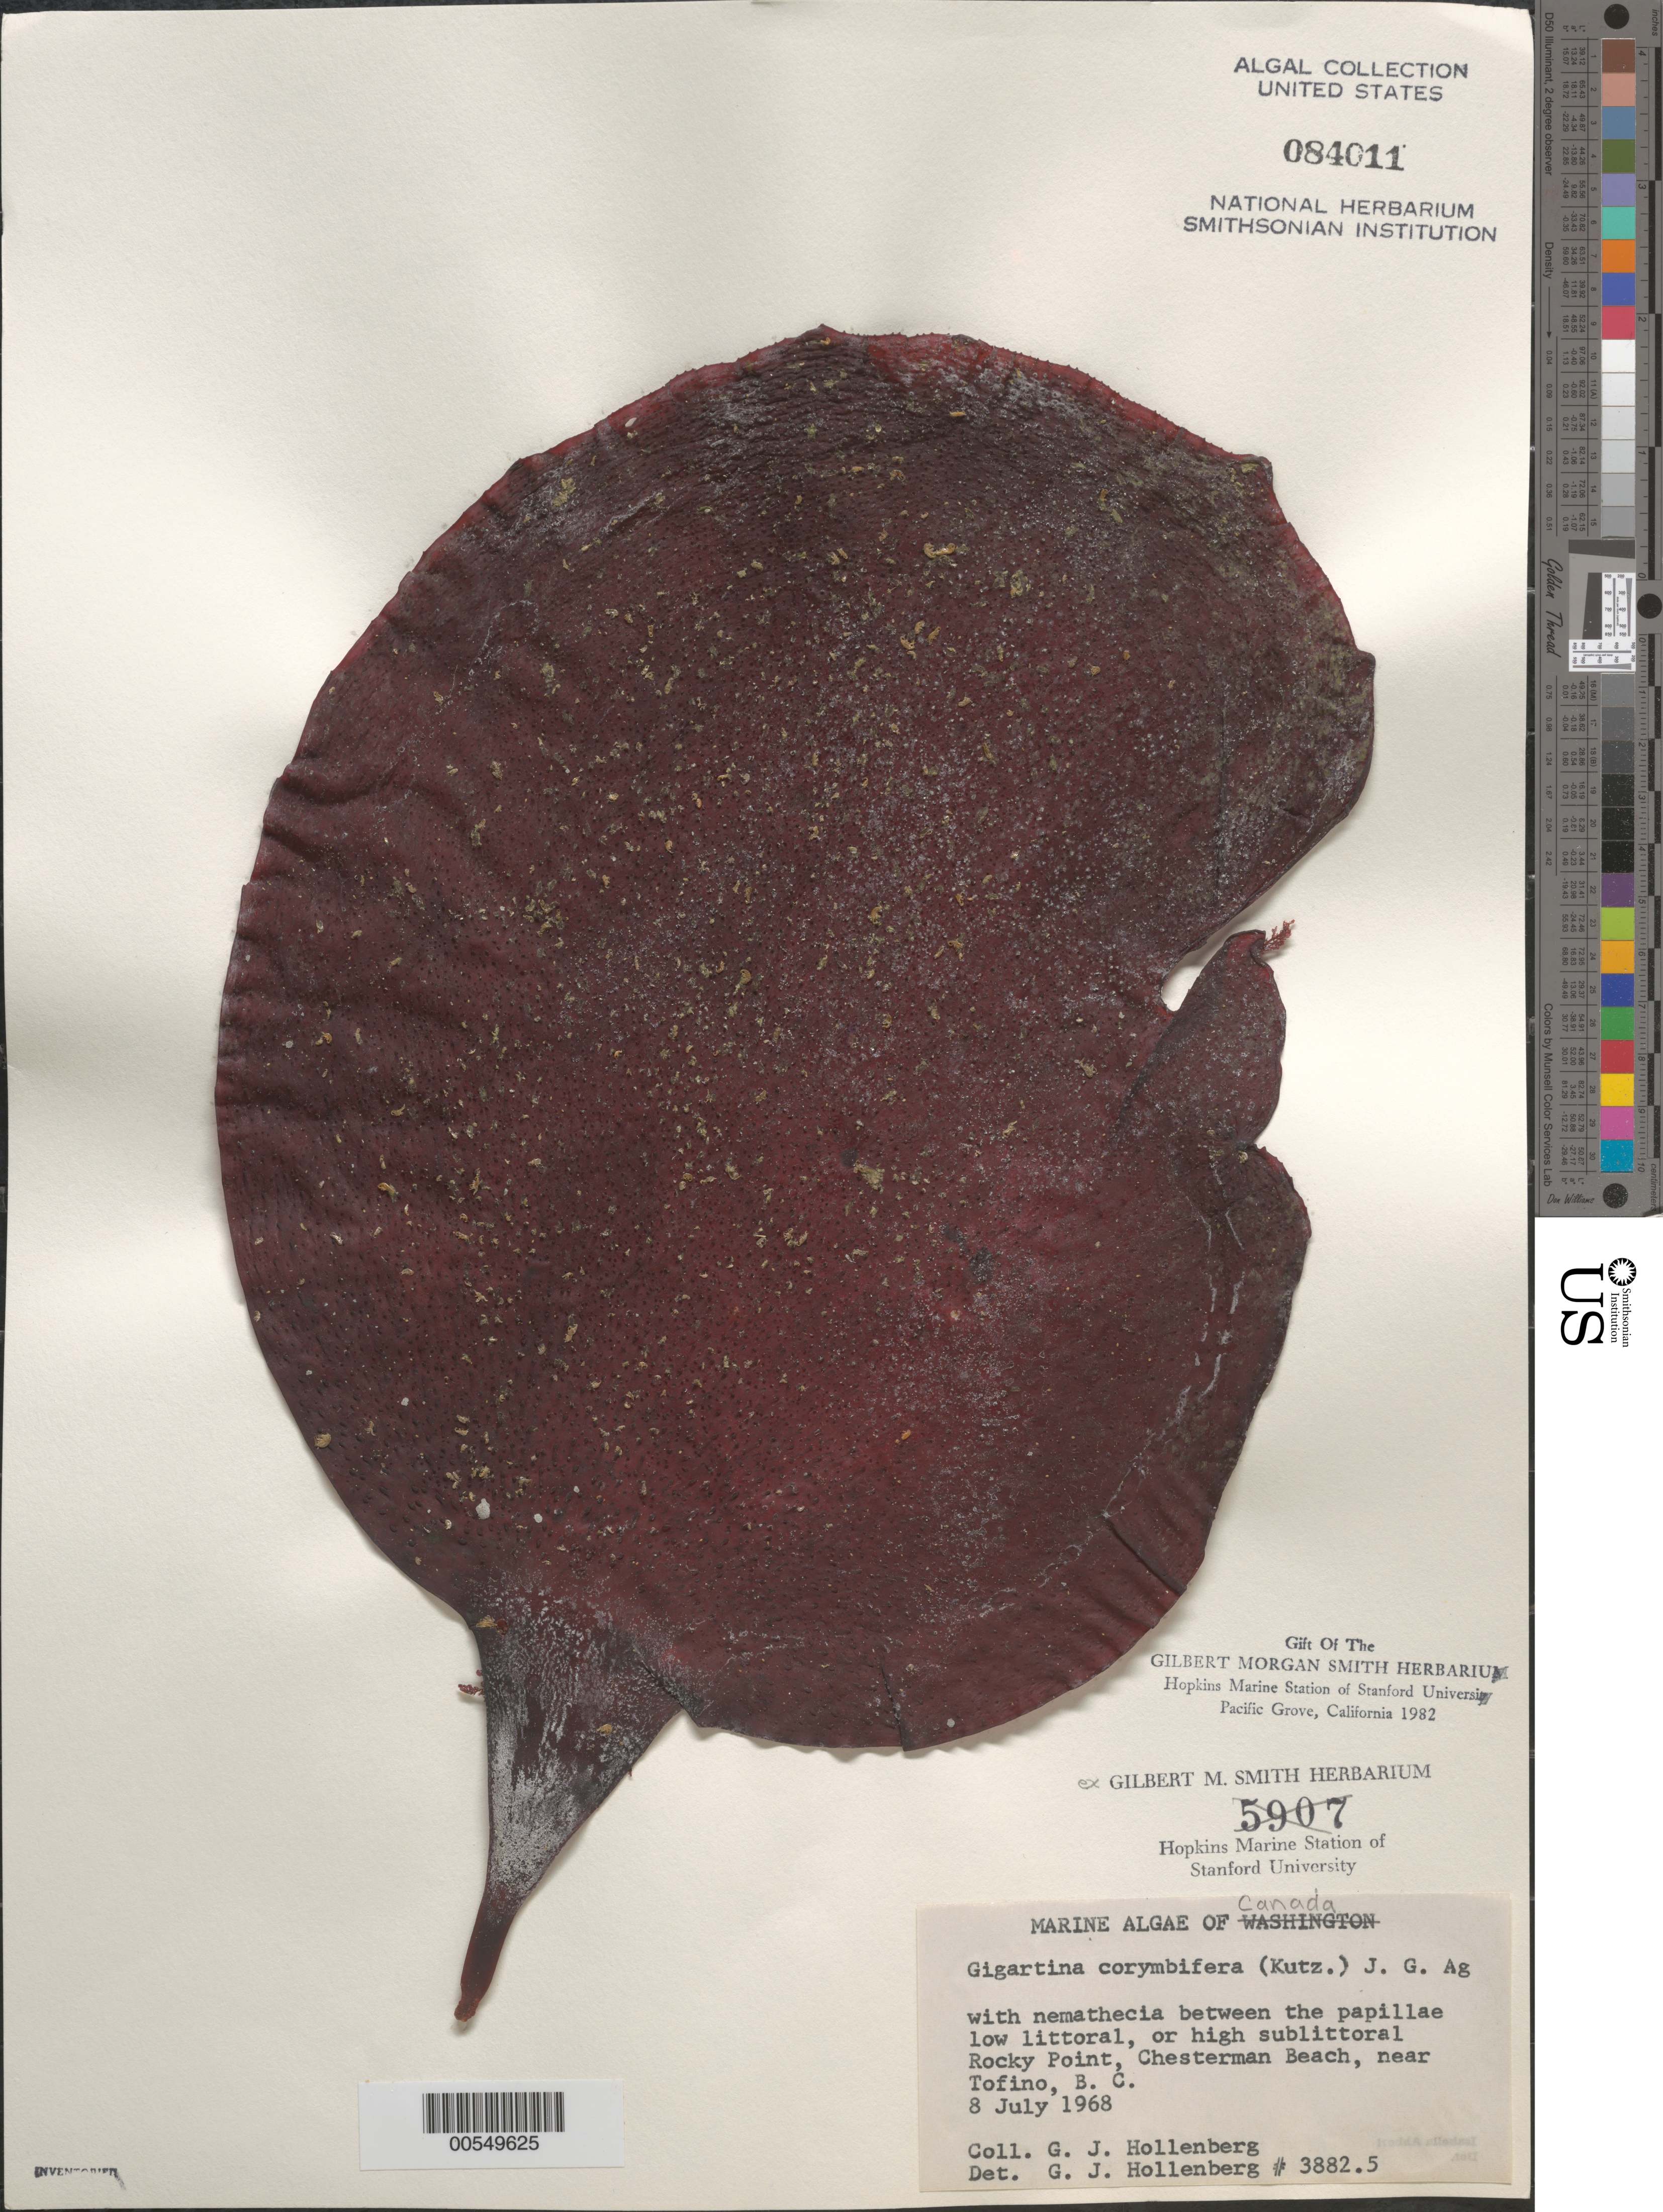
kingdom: Plantae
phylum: Rhodophyta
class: Florideophyceae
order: Gigartinales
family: Gigartinaceae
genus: Chondracanthus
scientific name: Chondracanthus corymbiferus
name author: (Kütz.) Guiry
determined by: Algae name updating Project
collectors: G. Hollenberg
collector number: GJH 3882.5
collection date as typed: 08 Jul 1968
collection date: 1968-07-08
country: Canada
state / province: British Columbia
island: Vancouver Island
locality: Rocky Point, Chesterman Beach, near Tofino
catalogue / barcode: US 84011